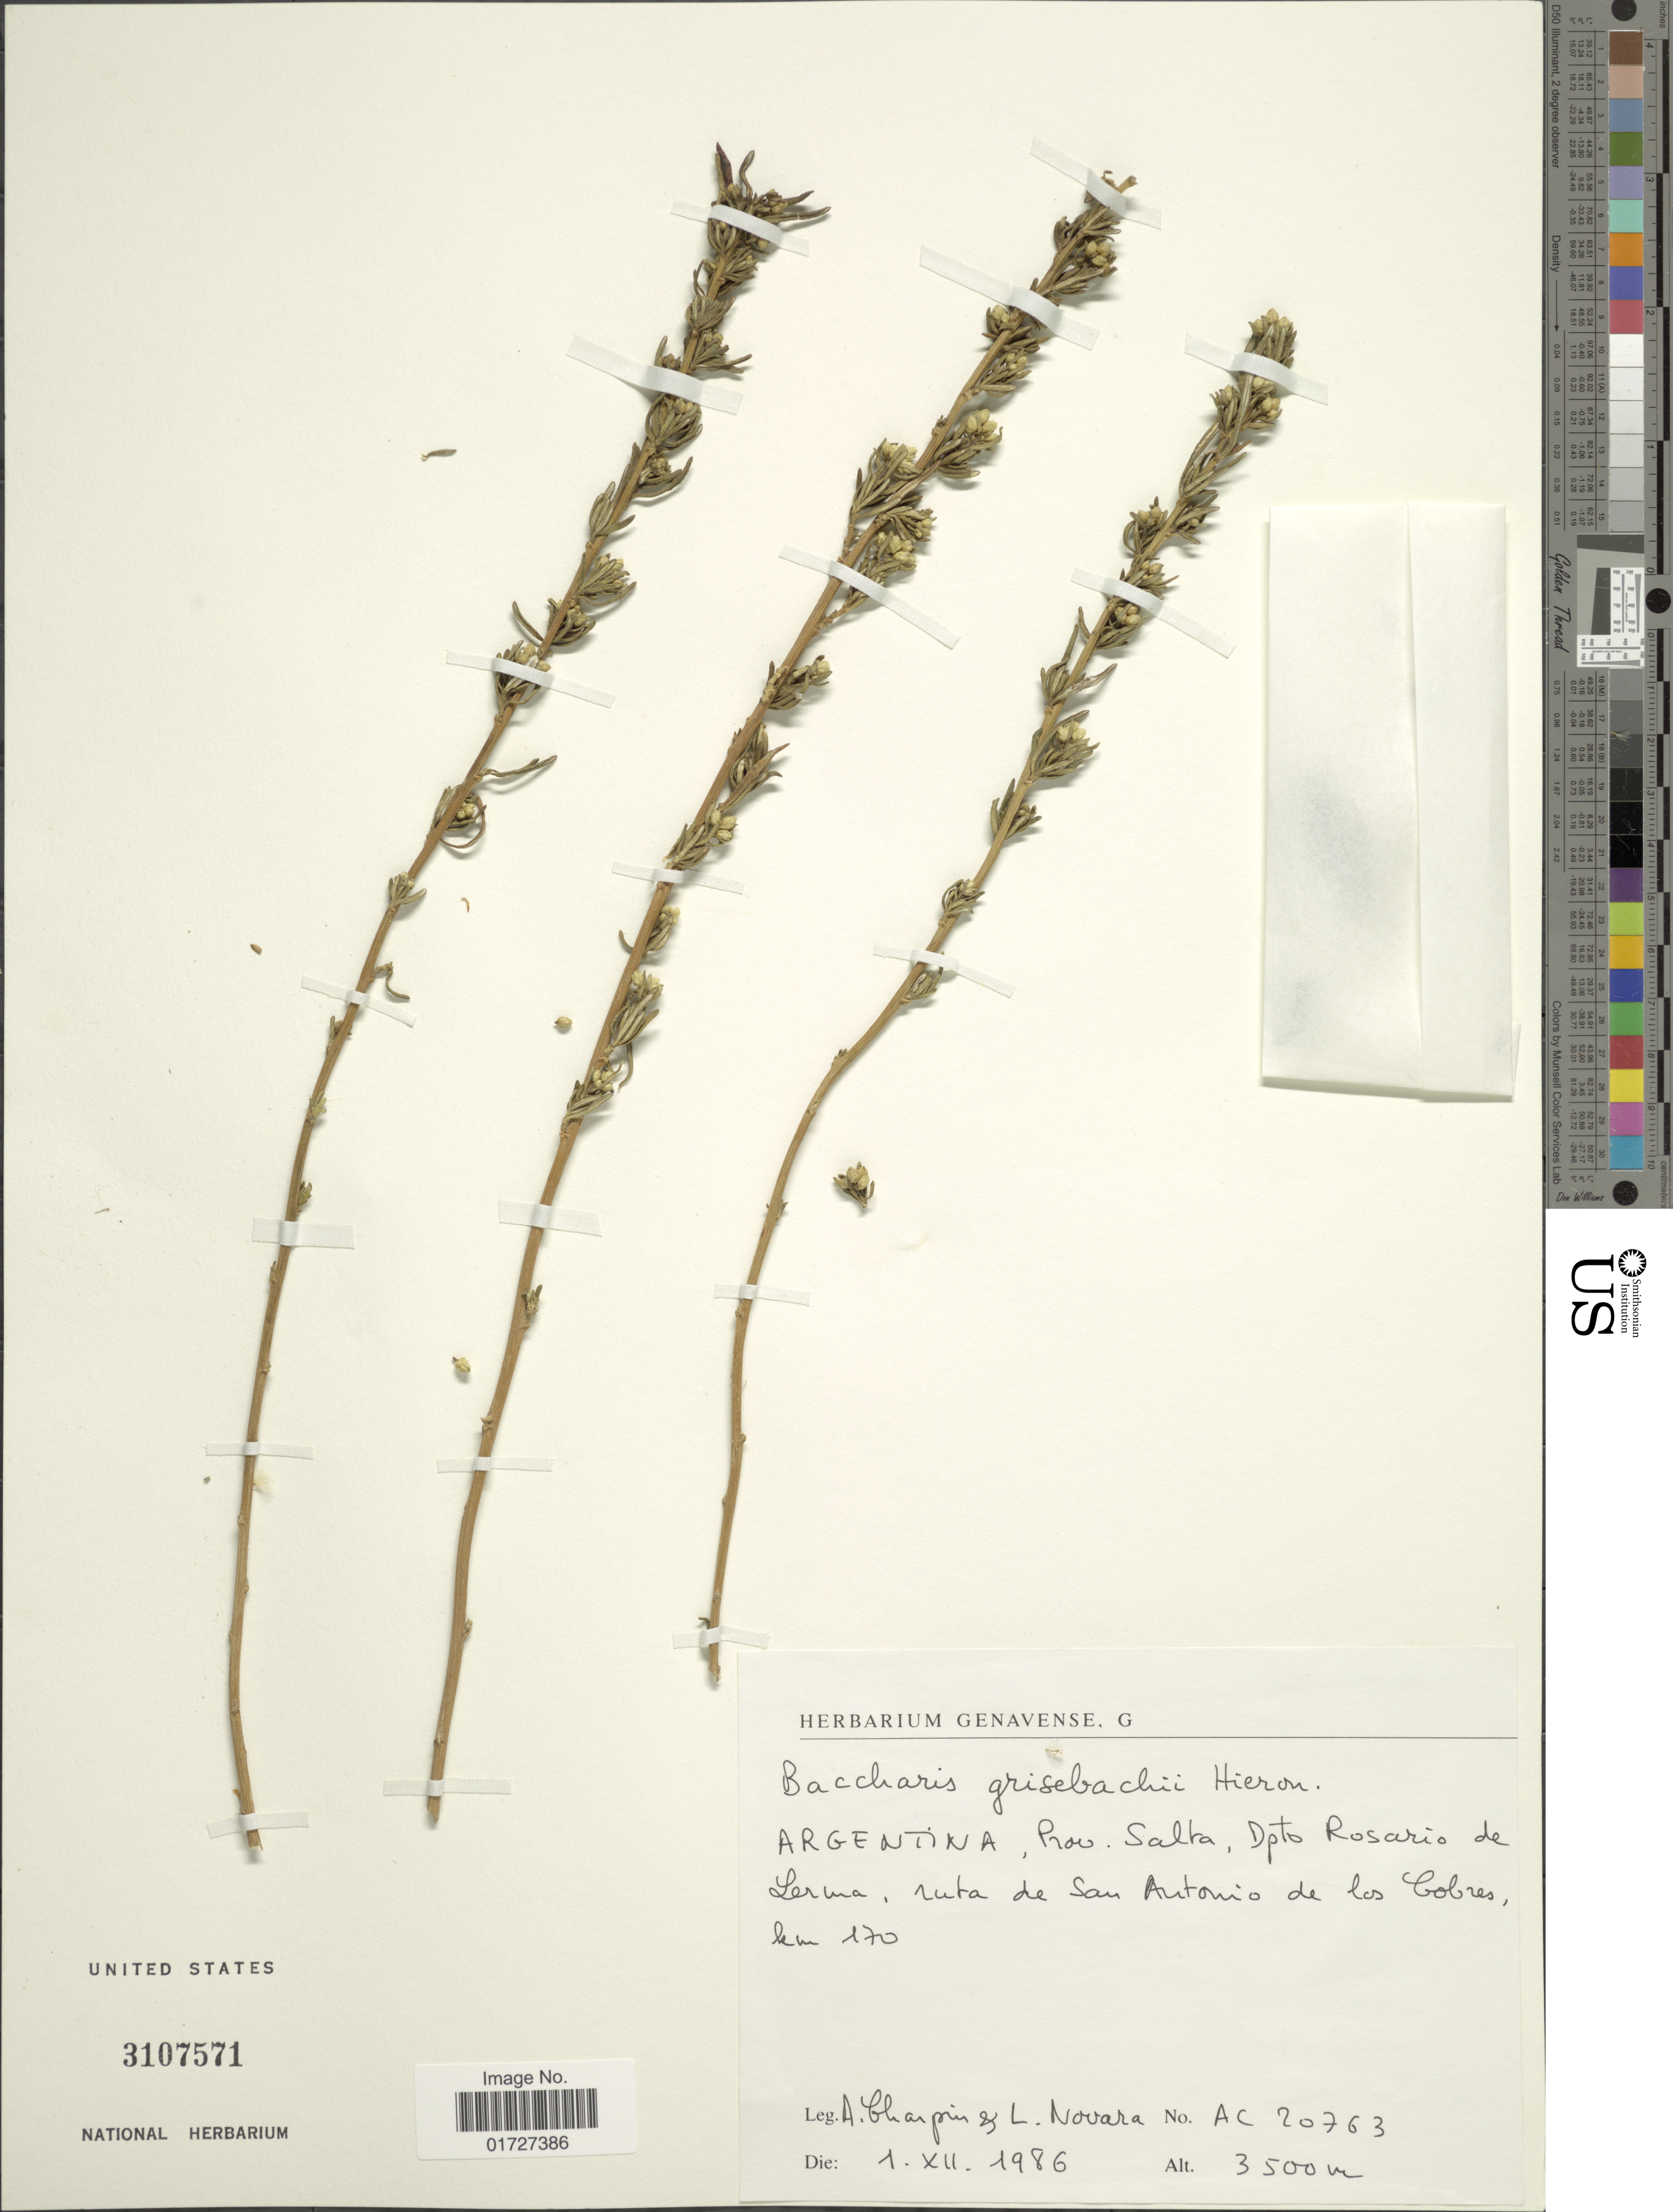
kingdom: Plantae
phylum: Tracheophyta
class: Magnoliopsida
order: Asterales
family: Asteraceae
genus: Baccharis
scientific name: Baccharis grisebachii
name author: Hieron.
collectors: A. Charpin & L. Novara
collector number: AC20763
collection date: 1986-12-01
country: Argentina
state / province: Salta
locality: Dpto Rosario de Lerma, ruta de San Antonio de los Cobres km 170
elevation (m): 3500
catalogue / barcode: US 3107571